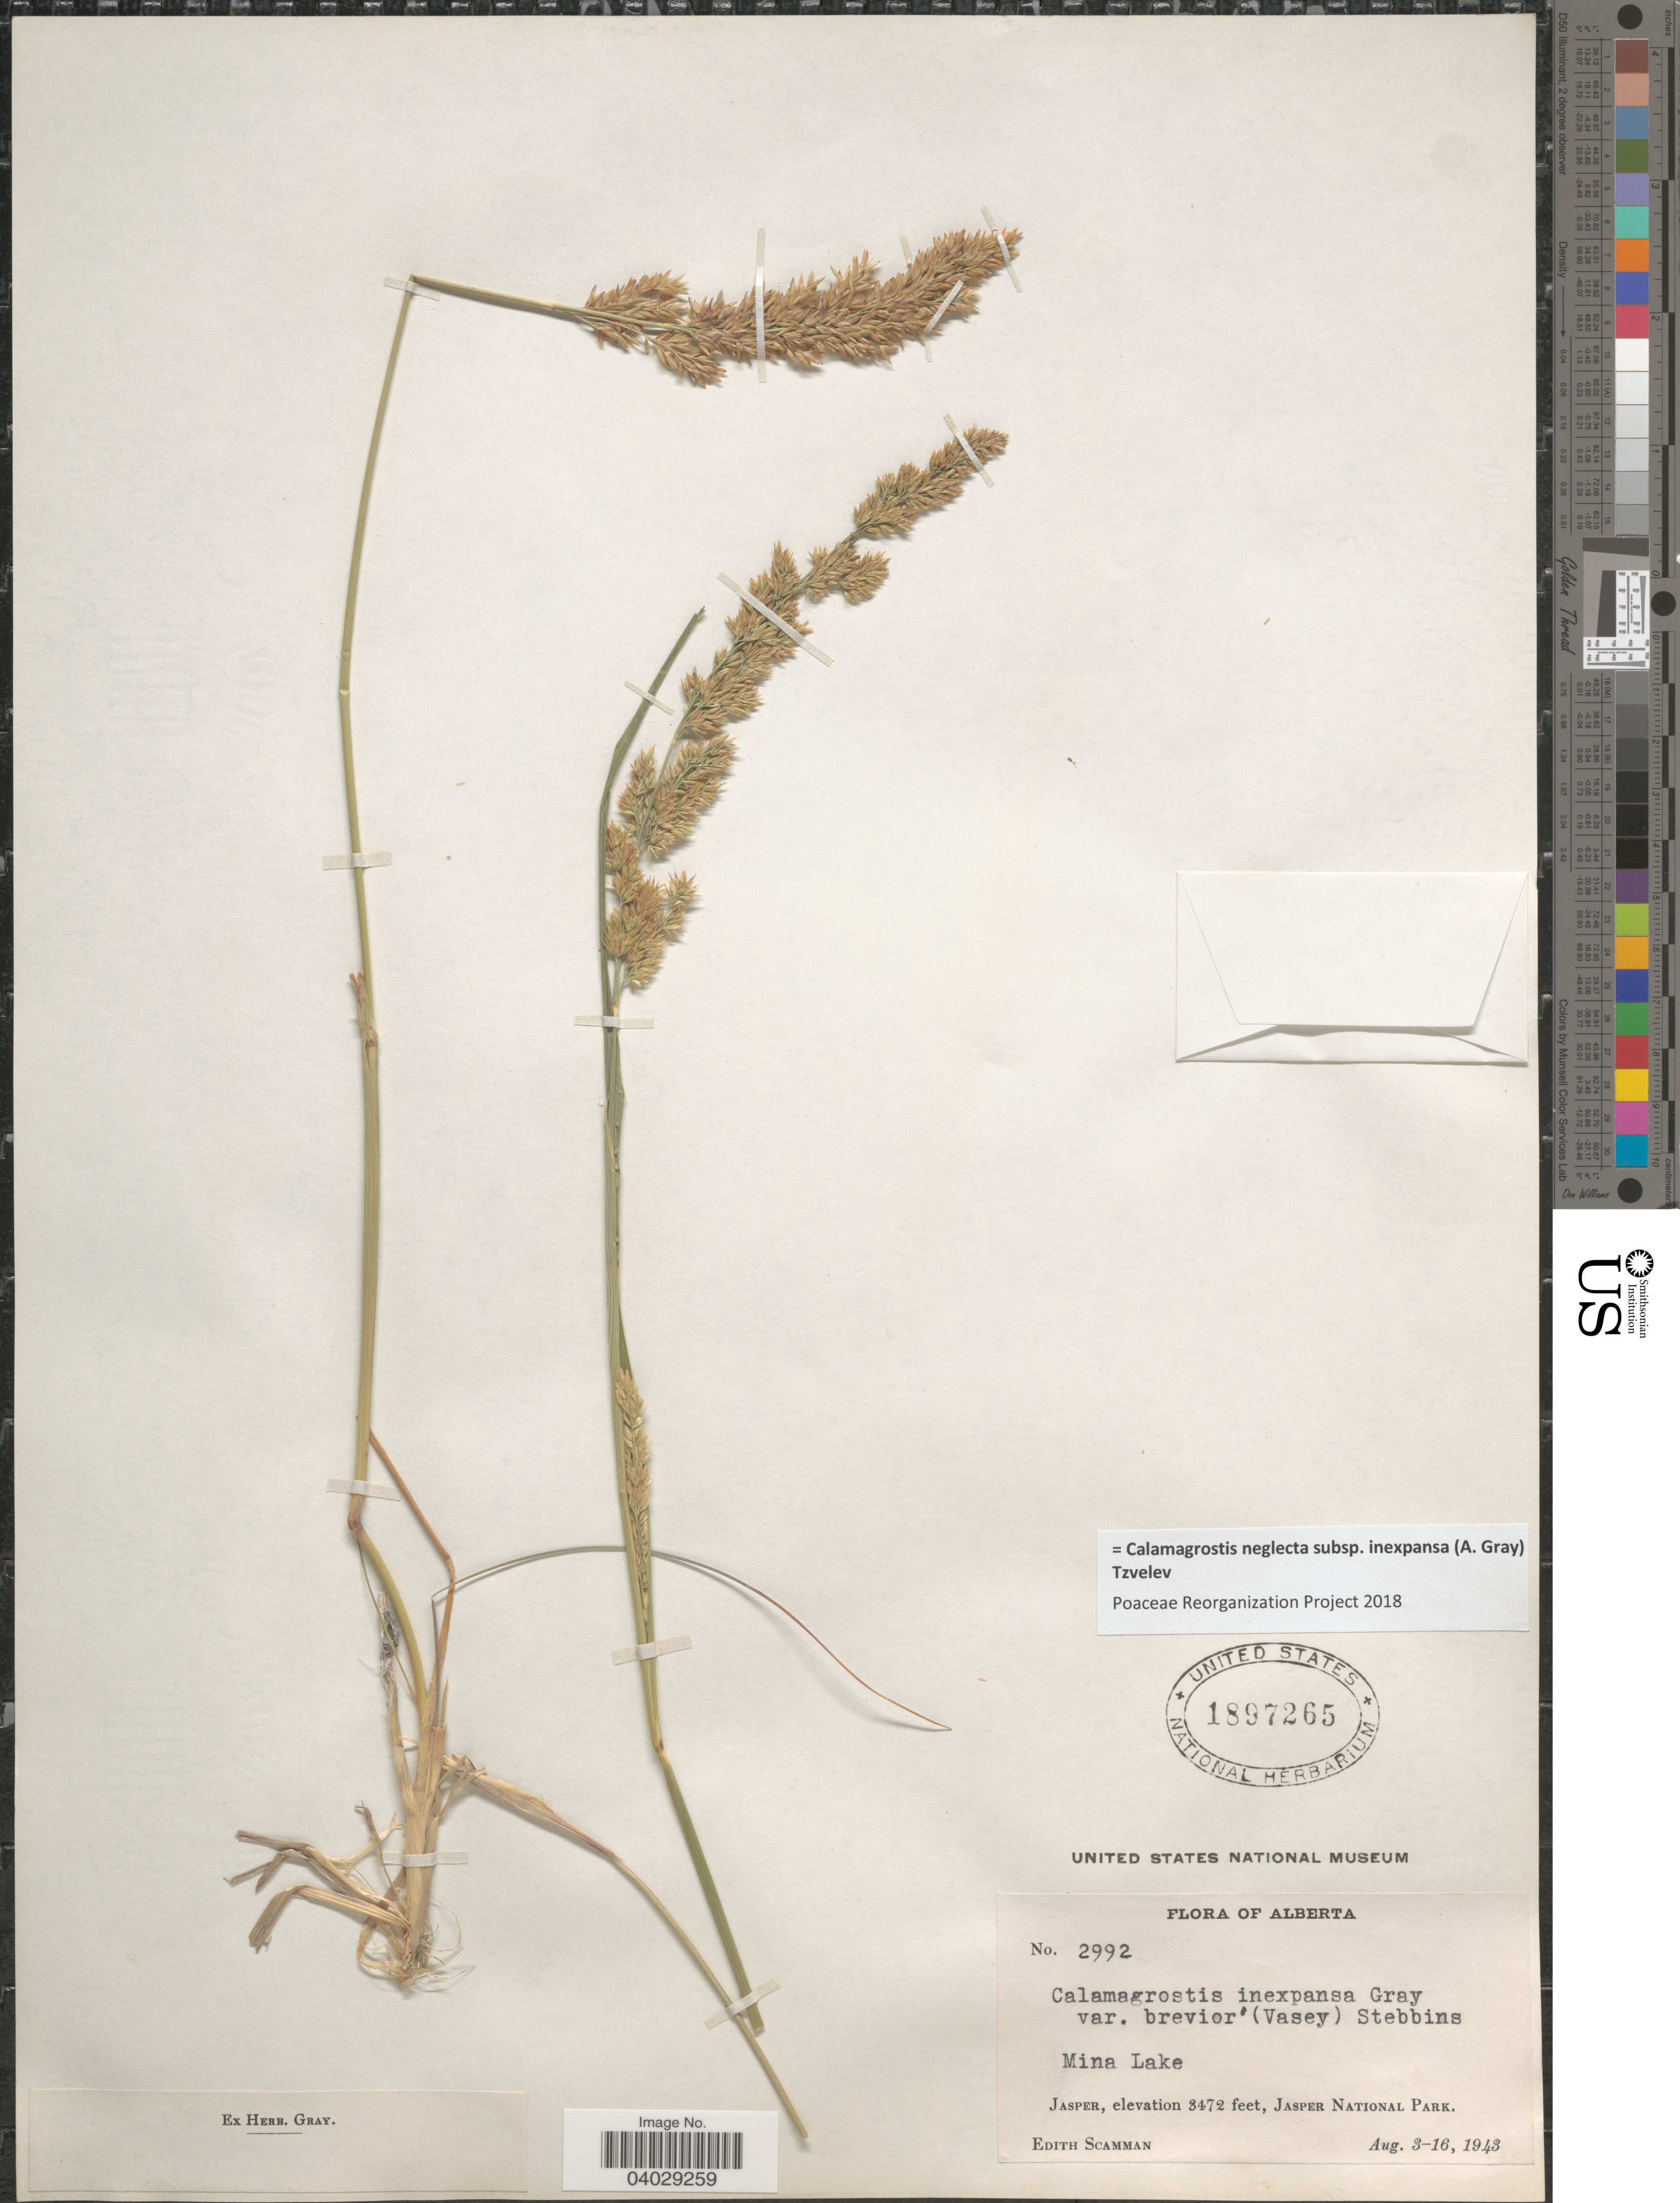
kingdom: Plantae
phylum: Tracheophyta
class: Liliopsida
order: Poales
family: Poaceae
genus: Calamagrostis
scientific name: Calamagrostis neglecta subsp. inexpansa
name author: (A. Gray) Tzvelev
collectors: E. Scamman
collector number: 2992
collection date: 1943-08-03/1943-08-16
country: Canada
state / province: Alberta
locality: Mina Lake. Jasper, Jasper National Park.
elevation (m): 1058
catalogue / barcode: US 1897265